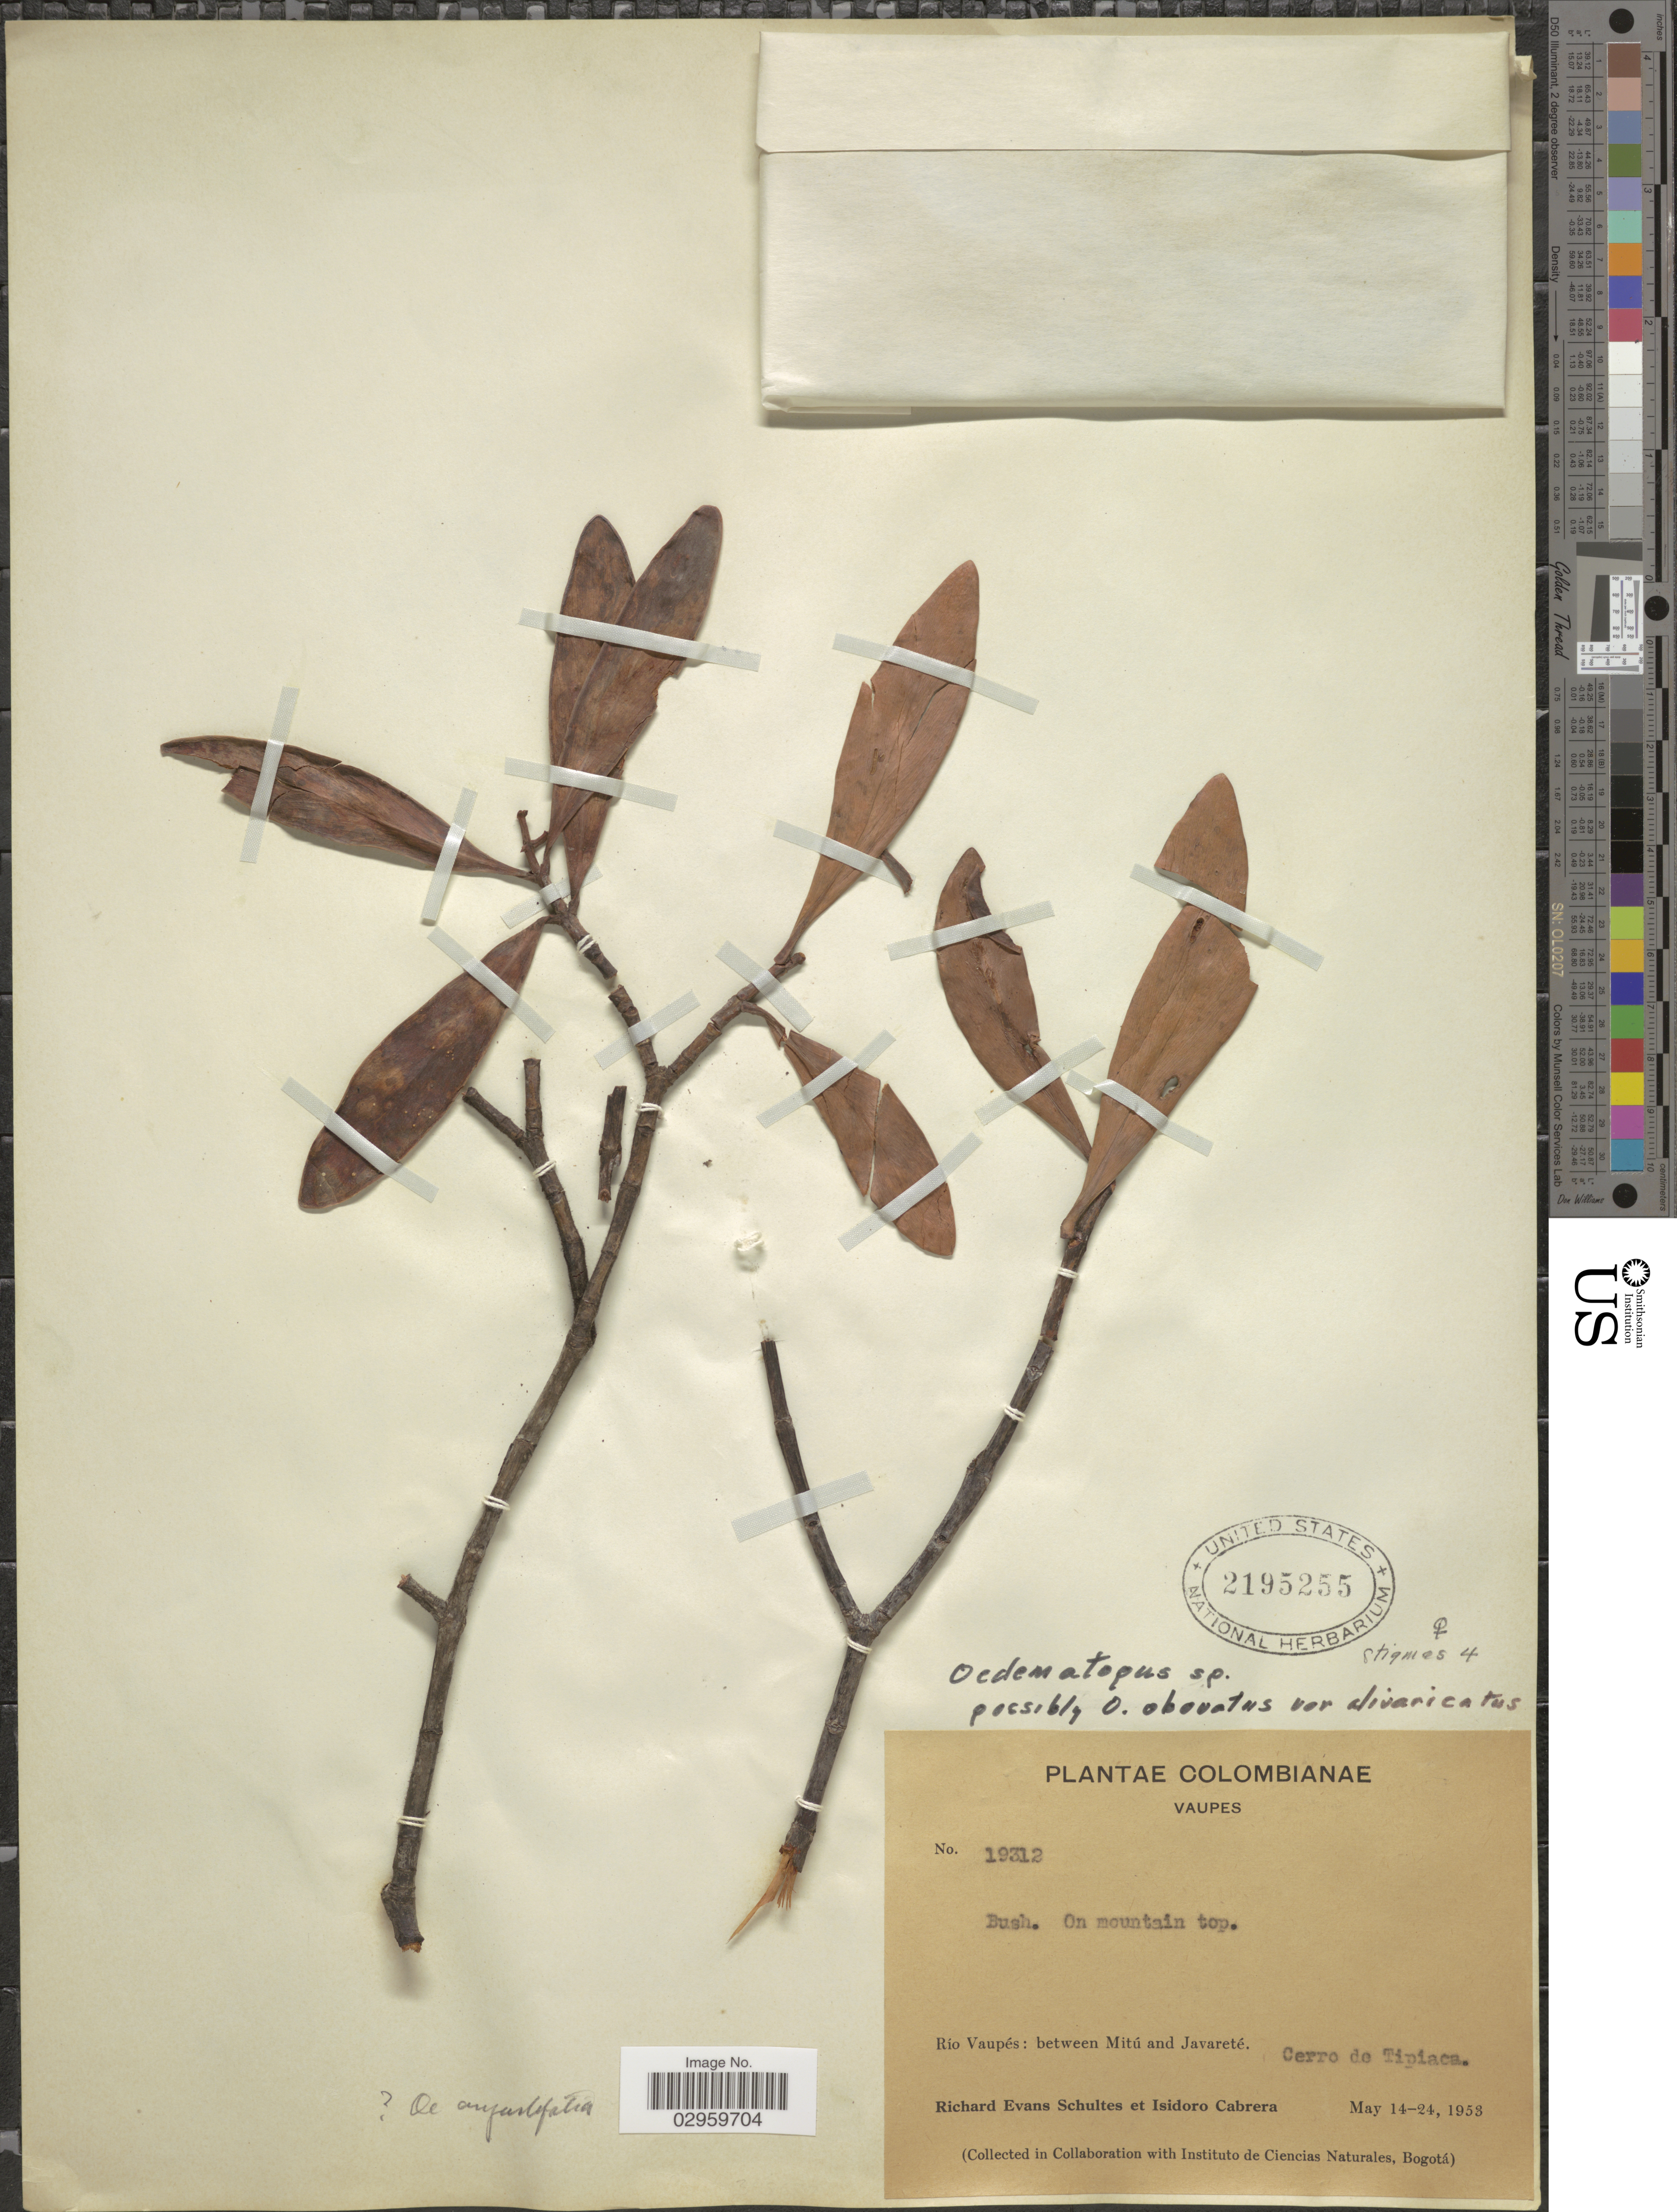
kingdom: Plantae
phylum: Tracheophyta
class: Magnoliopsida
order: Malpighiales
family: Clusiaceae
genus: Clusia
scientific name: Clusia obovata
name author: (Spruce ex Planch. & Triana) Pipoly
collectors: R. E. Schultes & I. Cabrera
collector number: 19312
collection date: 1953-05-14/1953-05-24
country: Colombia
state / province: Vaupés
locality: On mountain top. Río Vaupés: between Mitú and Javareté. Cerro de Tipiaca.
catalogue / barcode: US 2195255